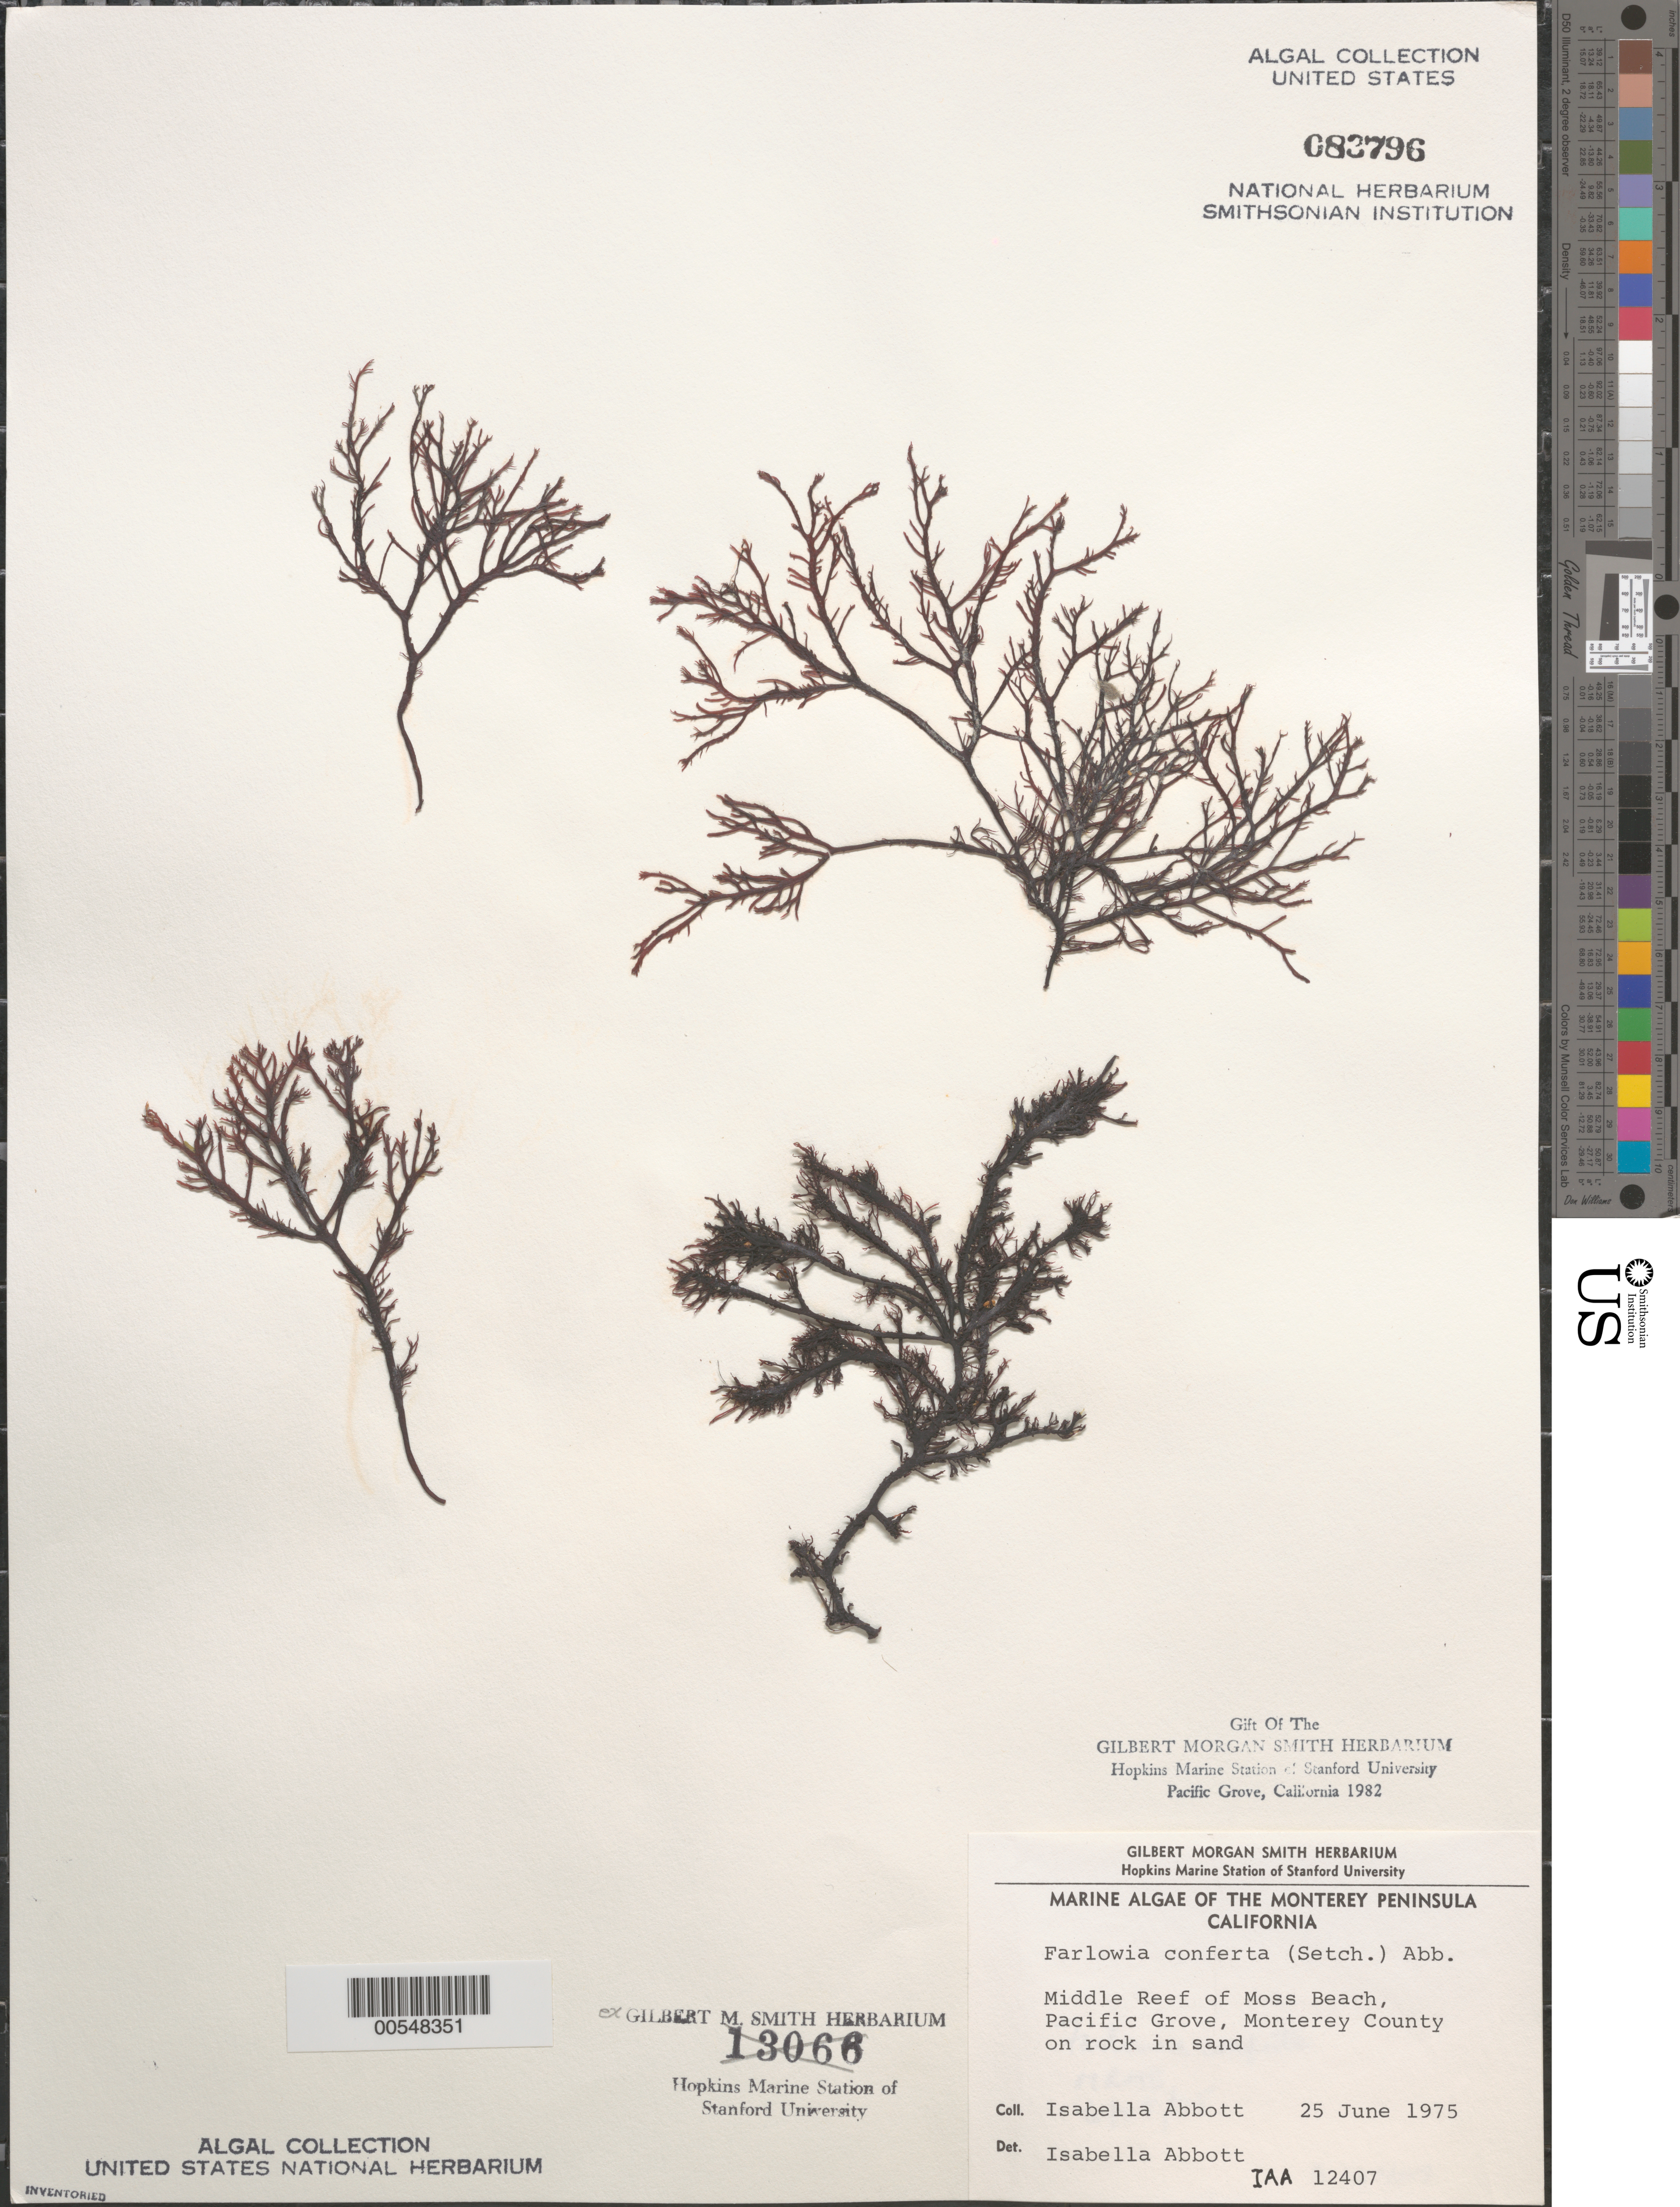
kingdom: Plantae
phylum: Rhodophyta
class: Florideophyceae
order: Gigartinales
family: Dumontiaceae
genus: Farlowia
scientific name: Farlowia conferta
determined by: Abbott, Isabella A.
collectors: I. A. Abbott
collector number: IAA 12407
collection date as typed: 25 Jun 1975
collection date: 1975-06-25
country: United States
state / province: California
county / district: Monterey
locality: Middle reef of Moss Beach, Pacific Grove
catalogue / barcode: US 83796